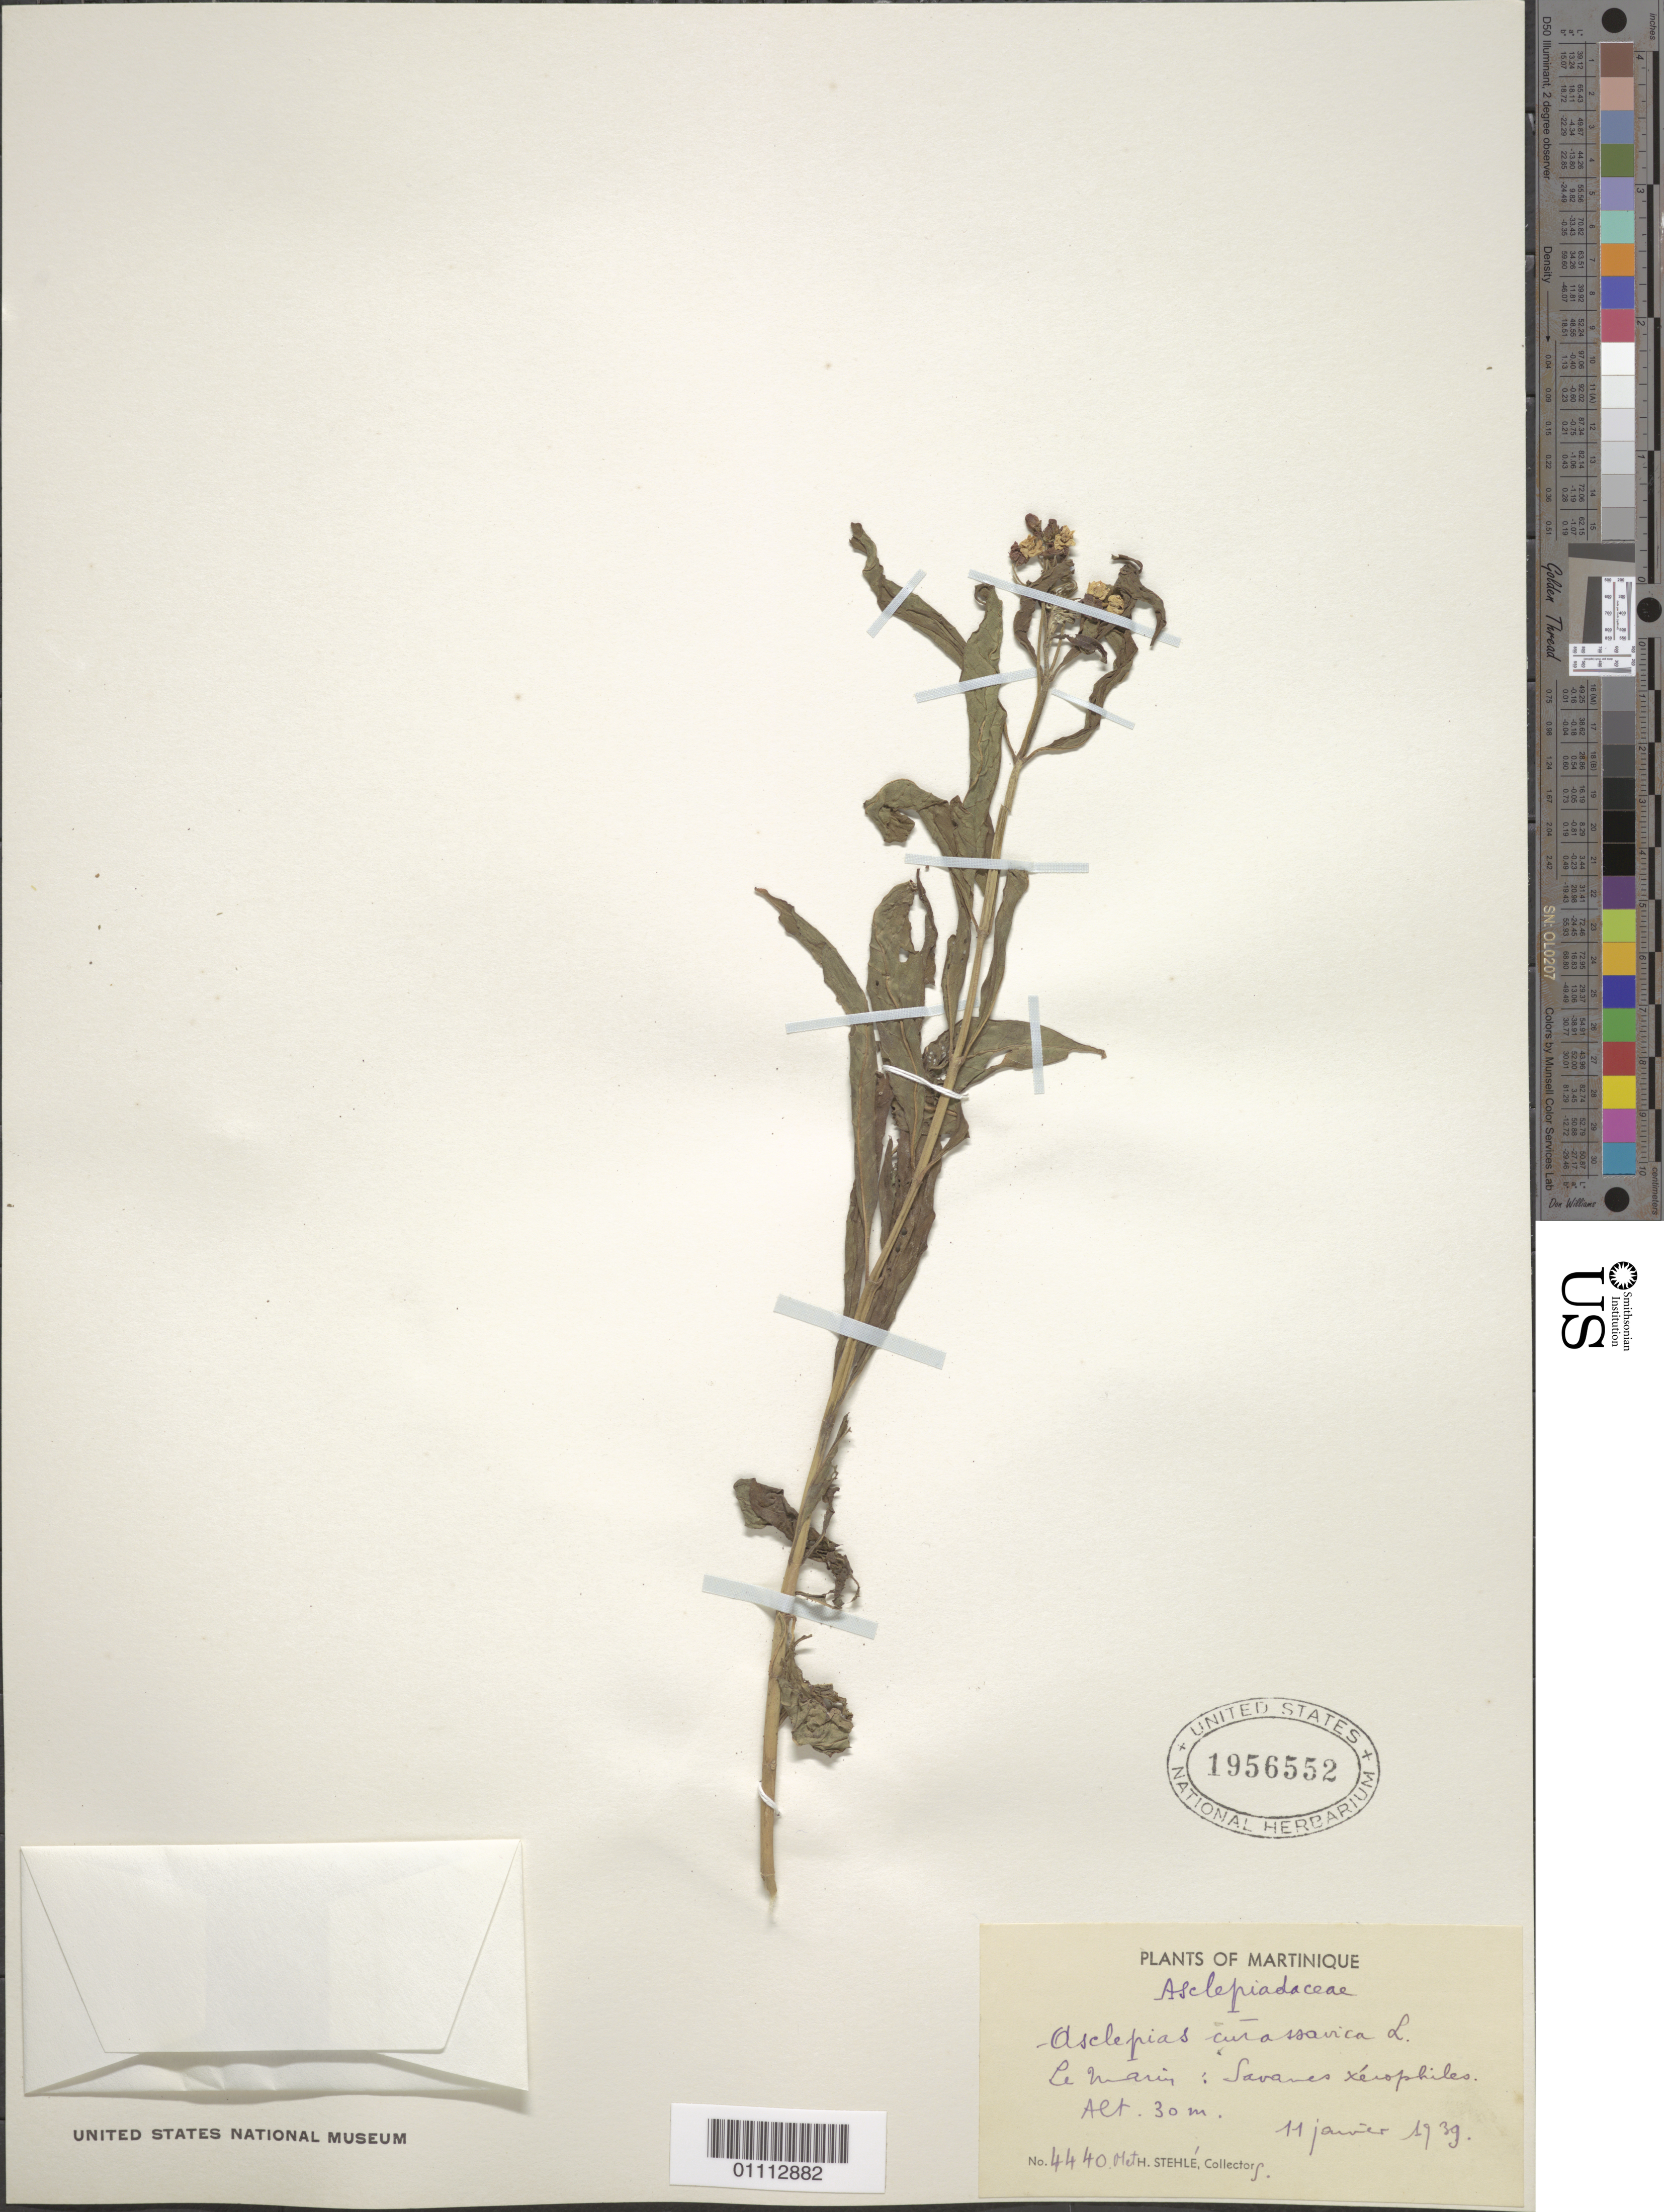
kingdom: Plantae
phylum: Tracheophyta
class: Magnoliopsida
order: Gentianales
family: Apocynaceae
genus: Asclepias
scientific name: Asclepias curassavica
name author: L.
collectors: M. Stehlé & H. Stehlé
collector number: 4440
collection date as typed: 11 Jan 1939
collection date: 1939-01-11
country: Martinique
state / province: Le Marin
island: Martinique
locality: Savanes xerophiles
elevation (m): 30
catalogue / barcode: US 1956552